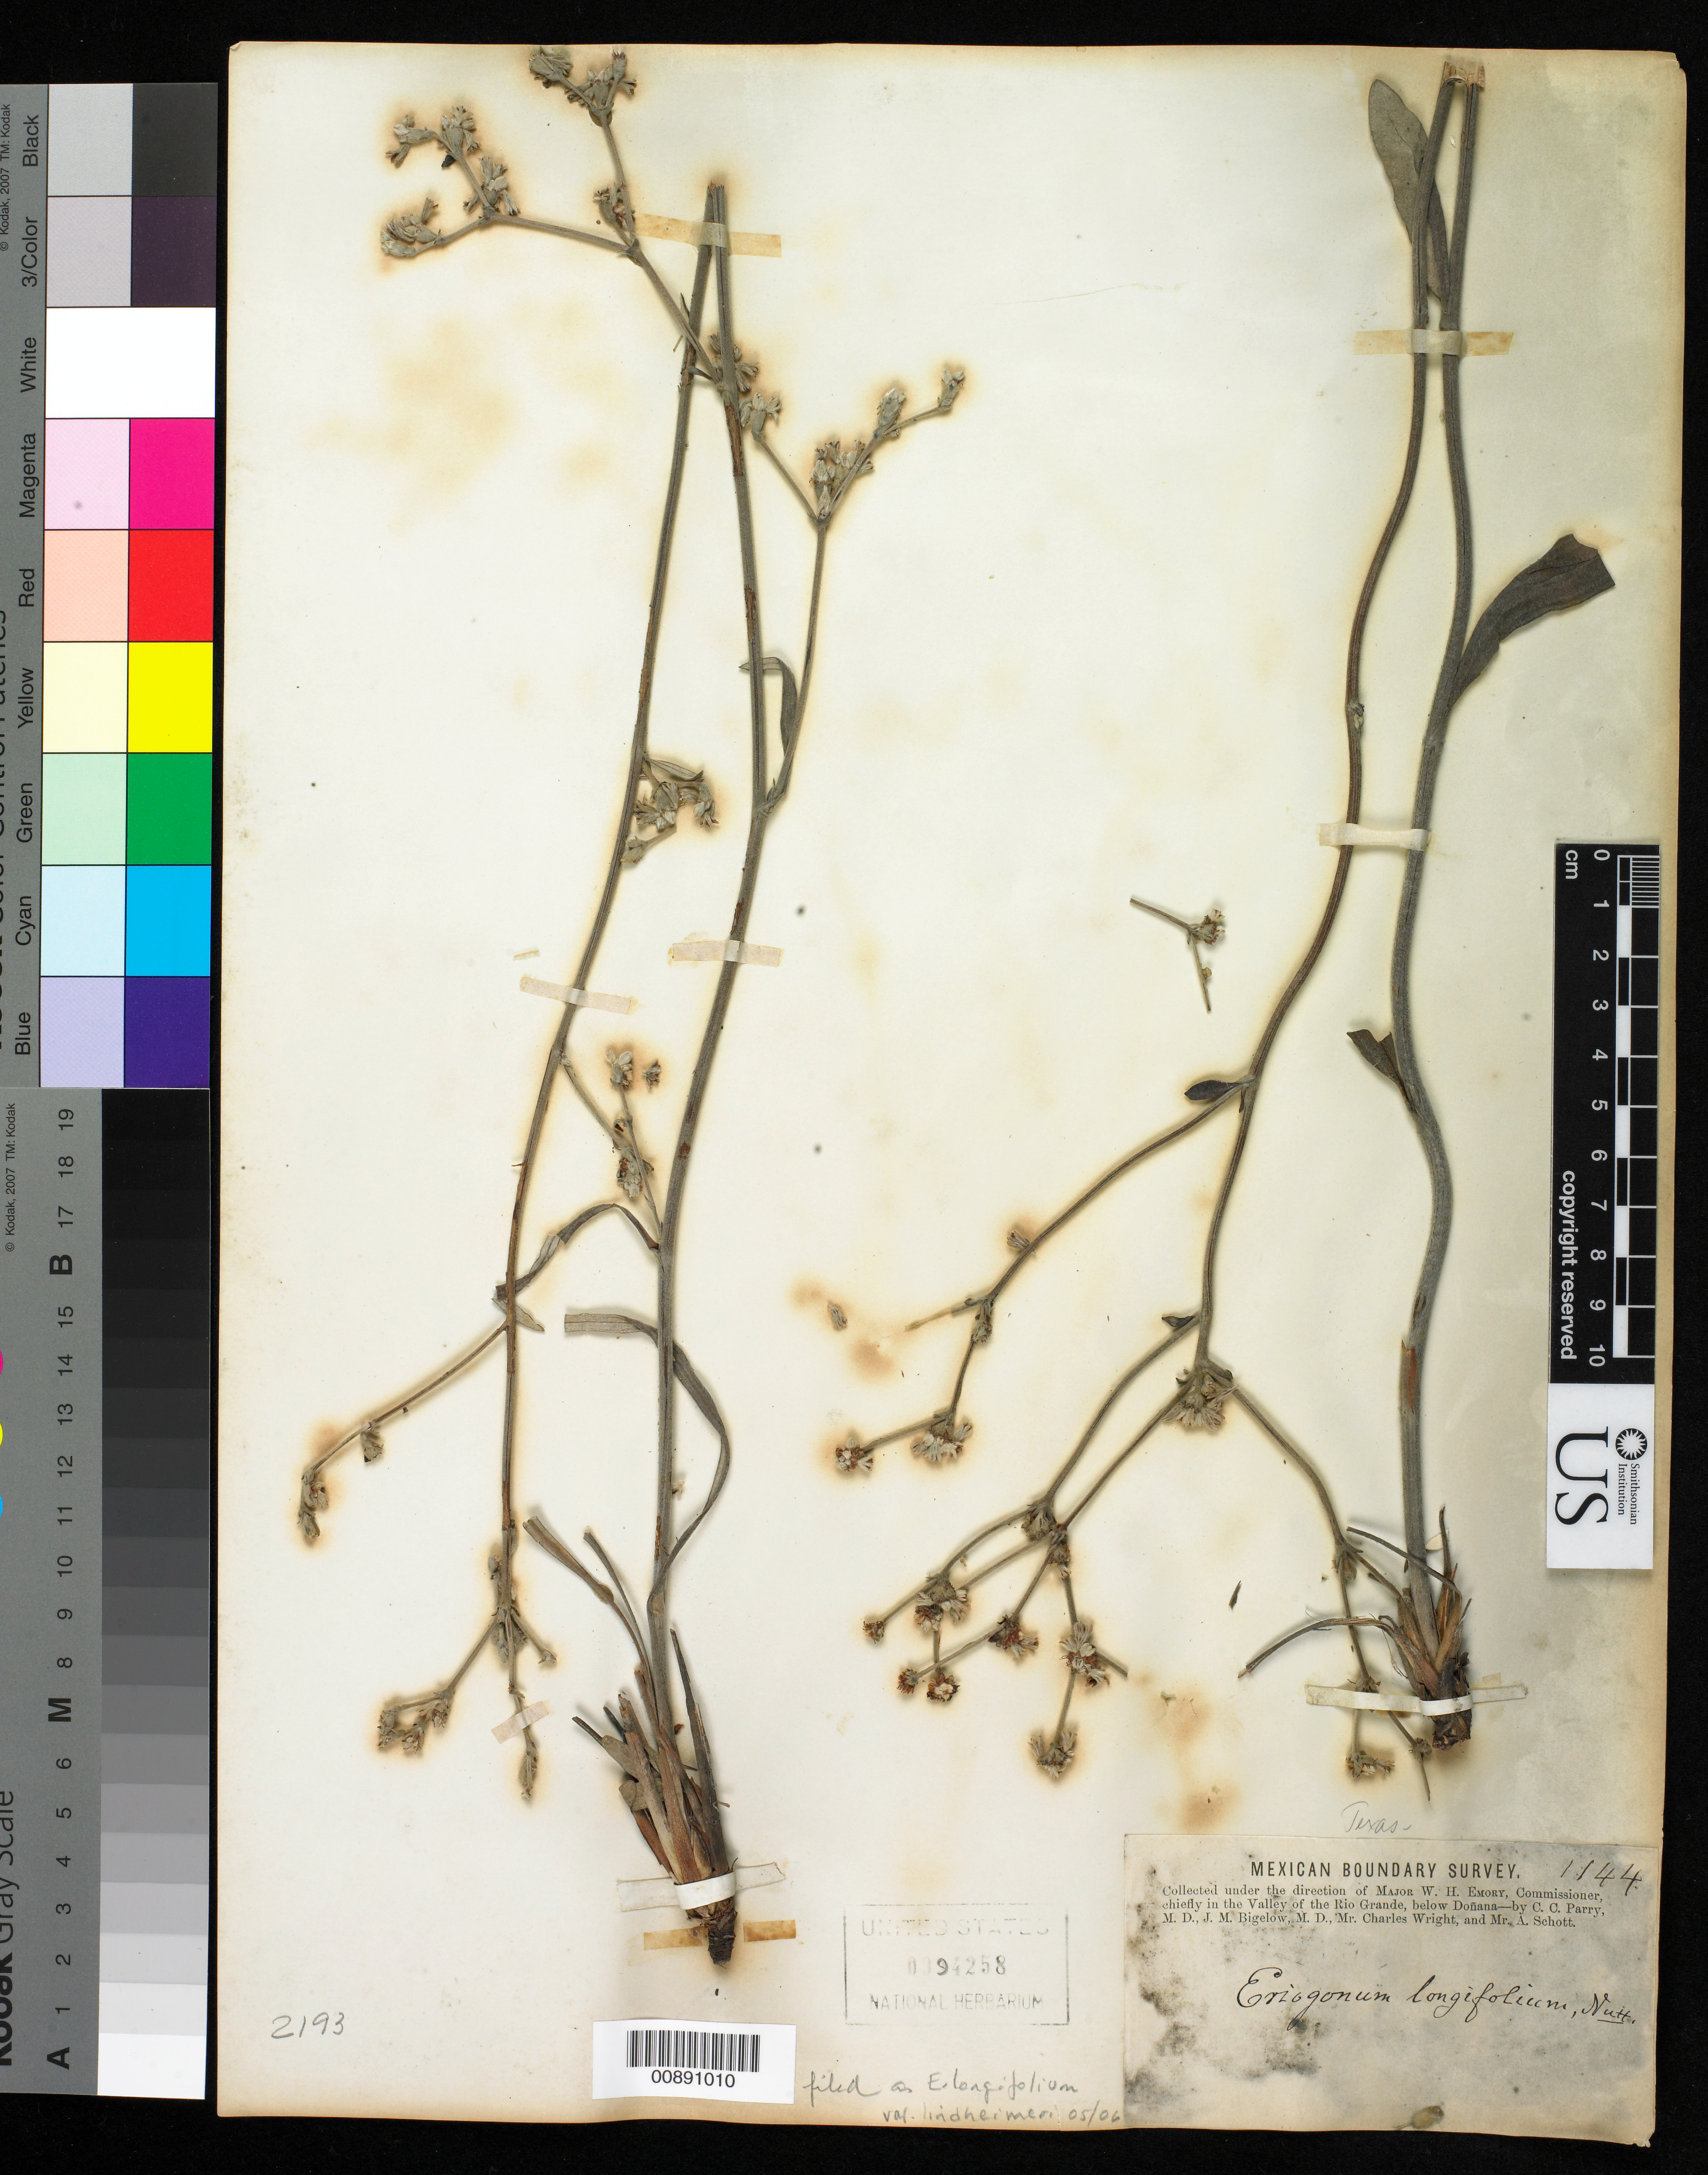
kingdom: Plantae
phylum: Tracheophyta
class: Magnoliopsida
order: Caryophyllales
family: Polygonaceae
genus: Eriogonum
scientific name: Eriogonum longifolium var. lindheimeri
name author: Gand.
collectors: C. C. Parry, J. M. Bigelow, C. Wright & A. C. V. Schott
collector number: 1144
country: United States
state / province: New Mexico / Texas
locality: Valley of the Rio Grande, below Doñana.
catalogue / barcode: US 94258